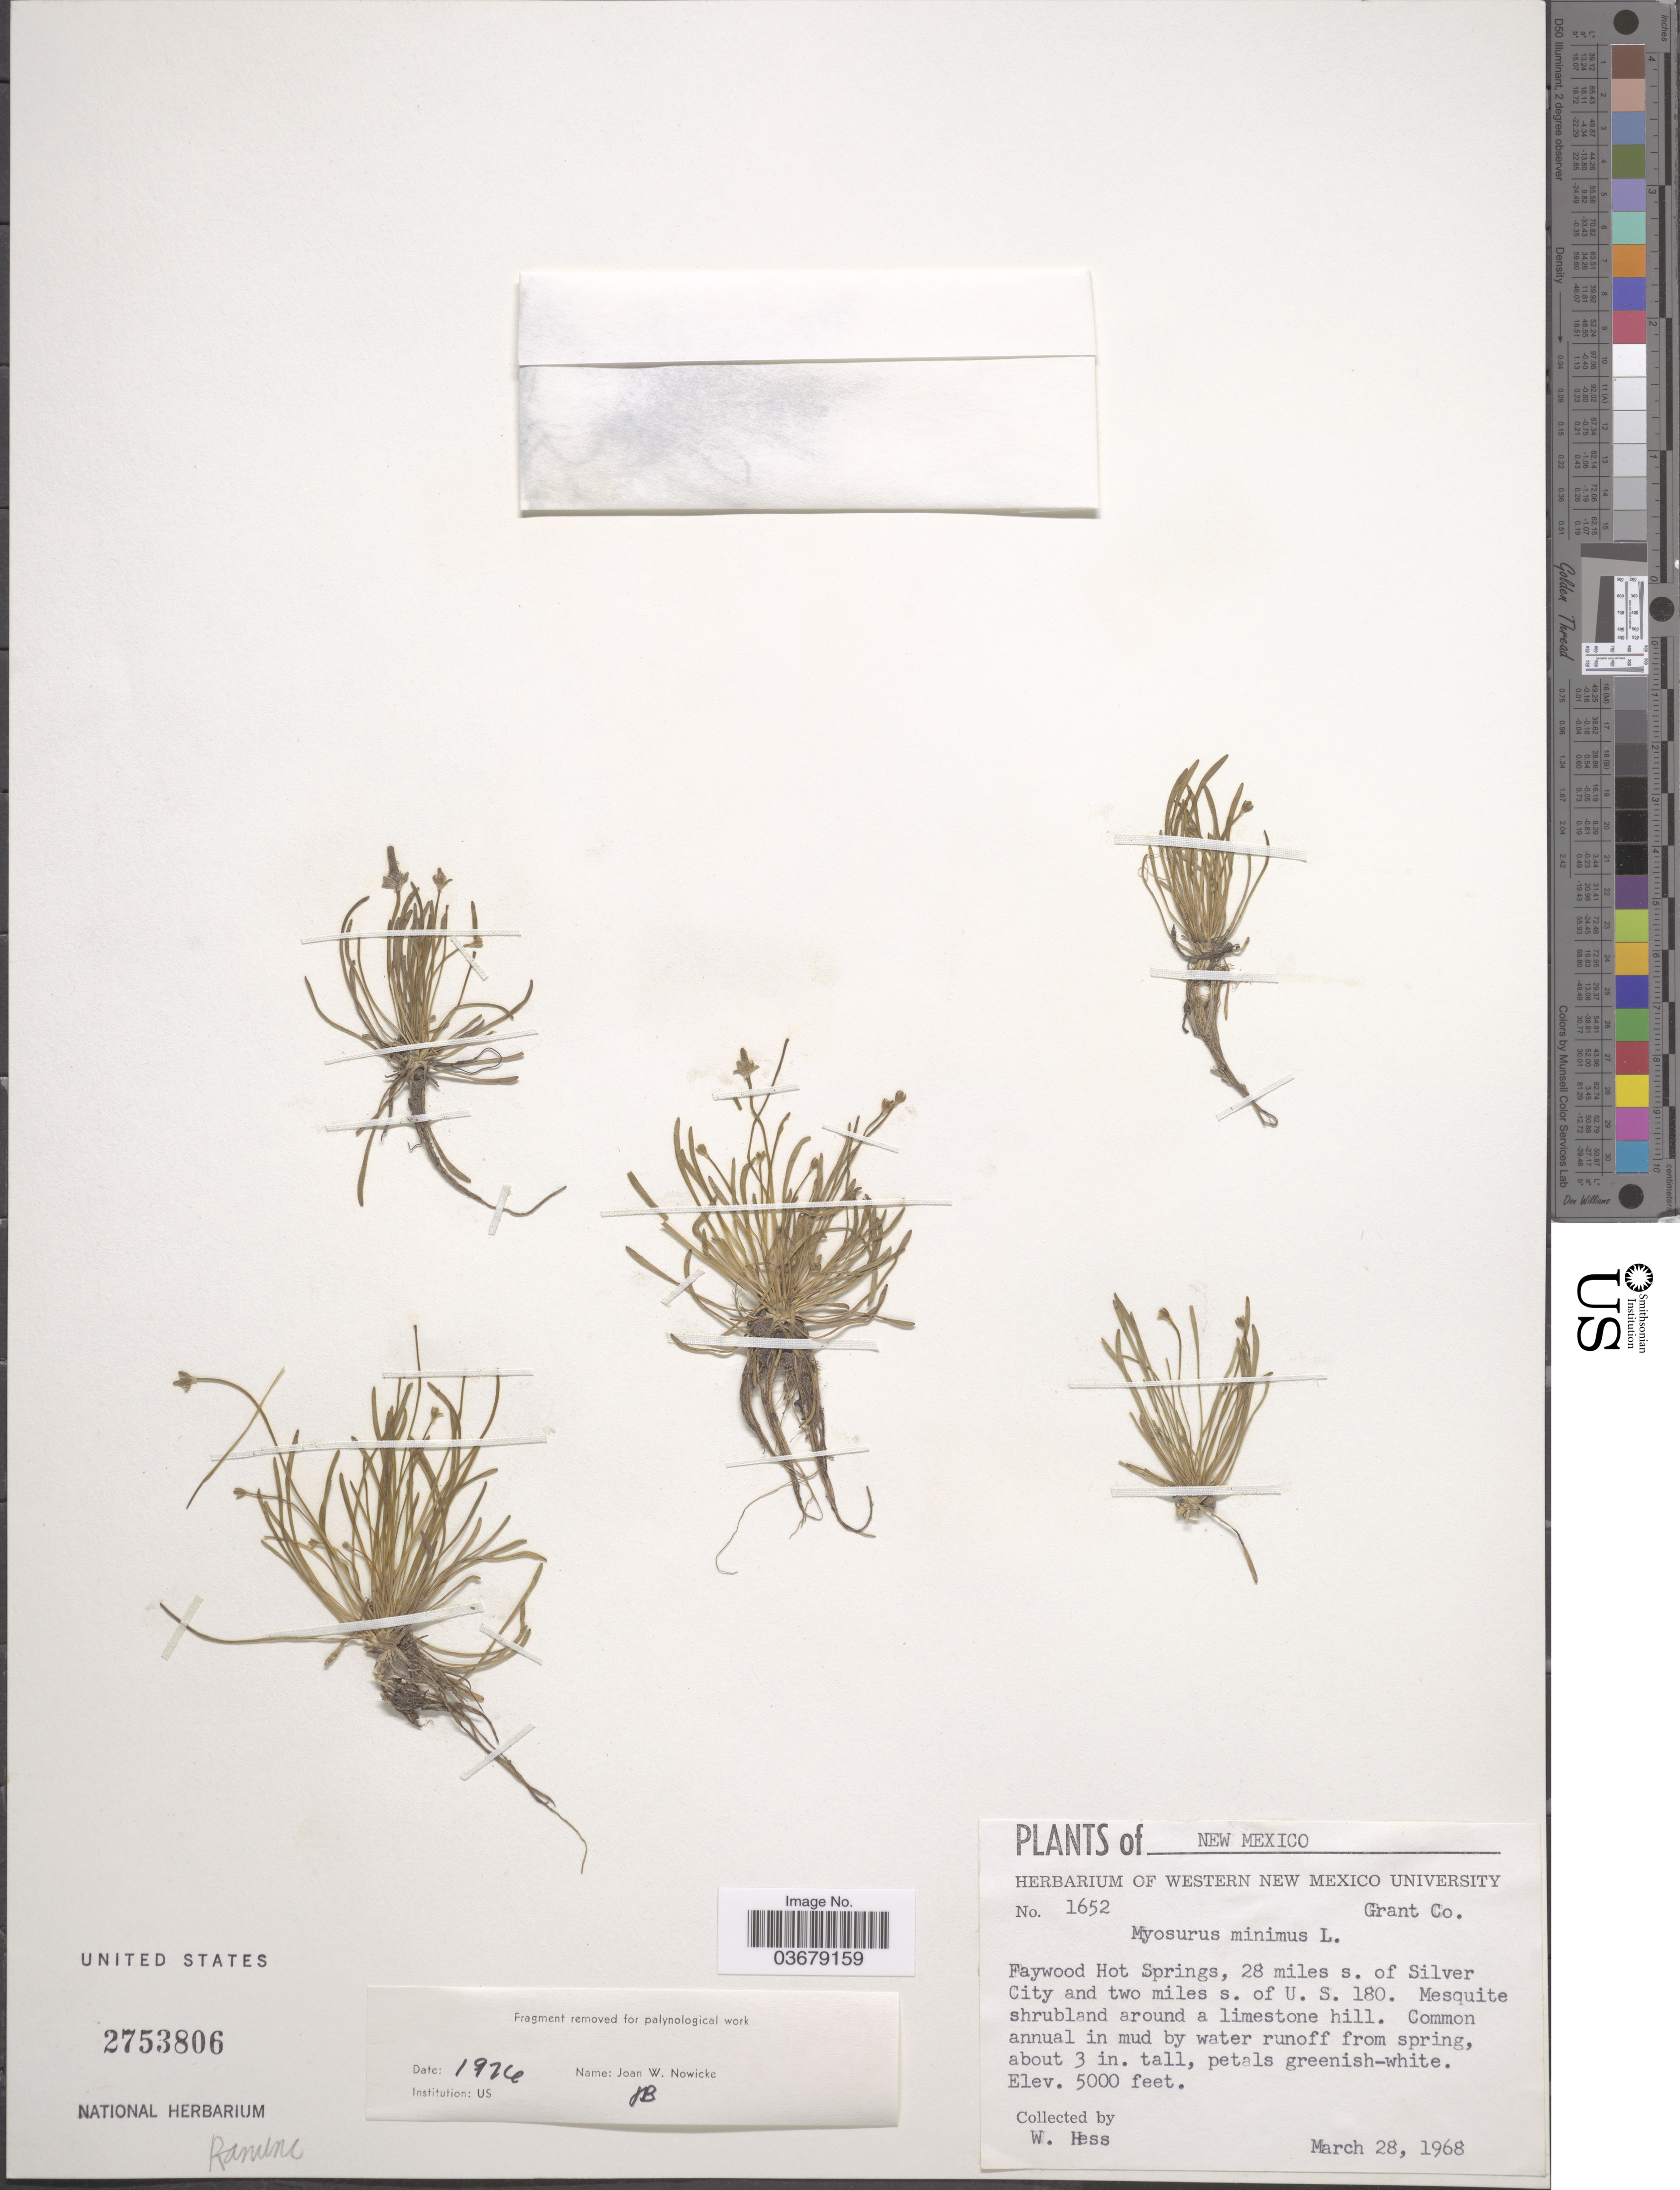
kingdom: Plantae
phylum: Tracheophyta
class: Magnoliopsida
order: Ranunculales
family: Ranunculaceae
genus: Myosurus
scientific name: Myosurus minimus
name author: L.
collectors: W. Hess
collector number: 1652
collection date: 1968-03-28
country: United States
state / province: New Mexico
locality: Grant Co. Faywood Hot Springs, 28 miles s. of Silver City and two miles s. of U. S. 180.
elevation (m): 1524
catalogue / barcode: US 2753806